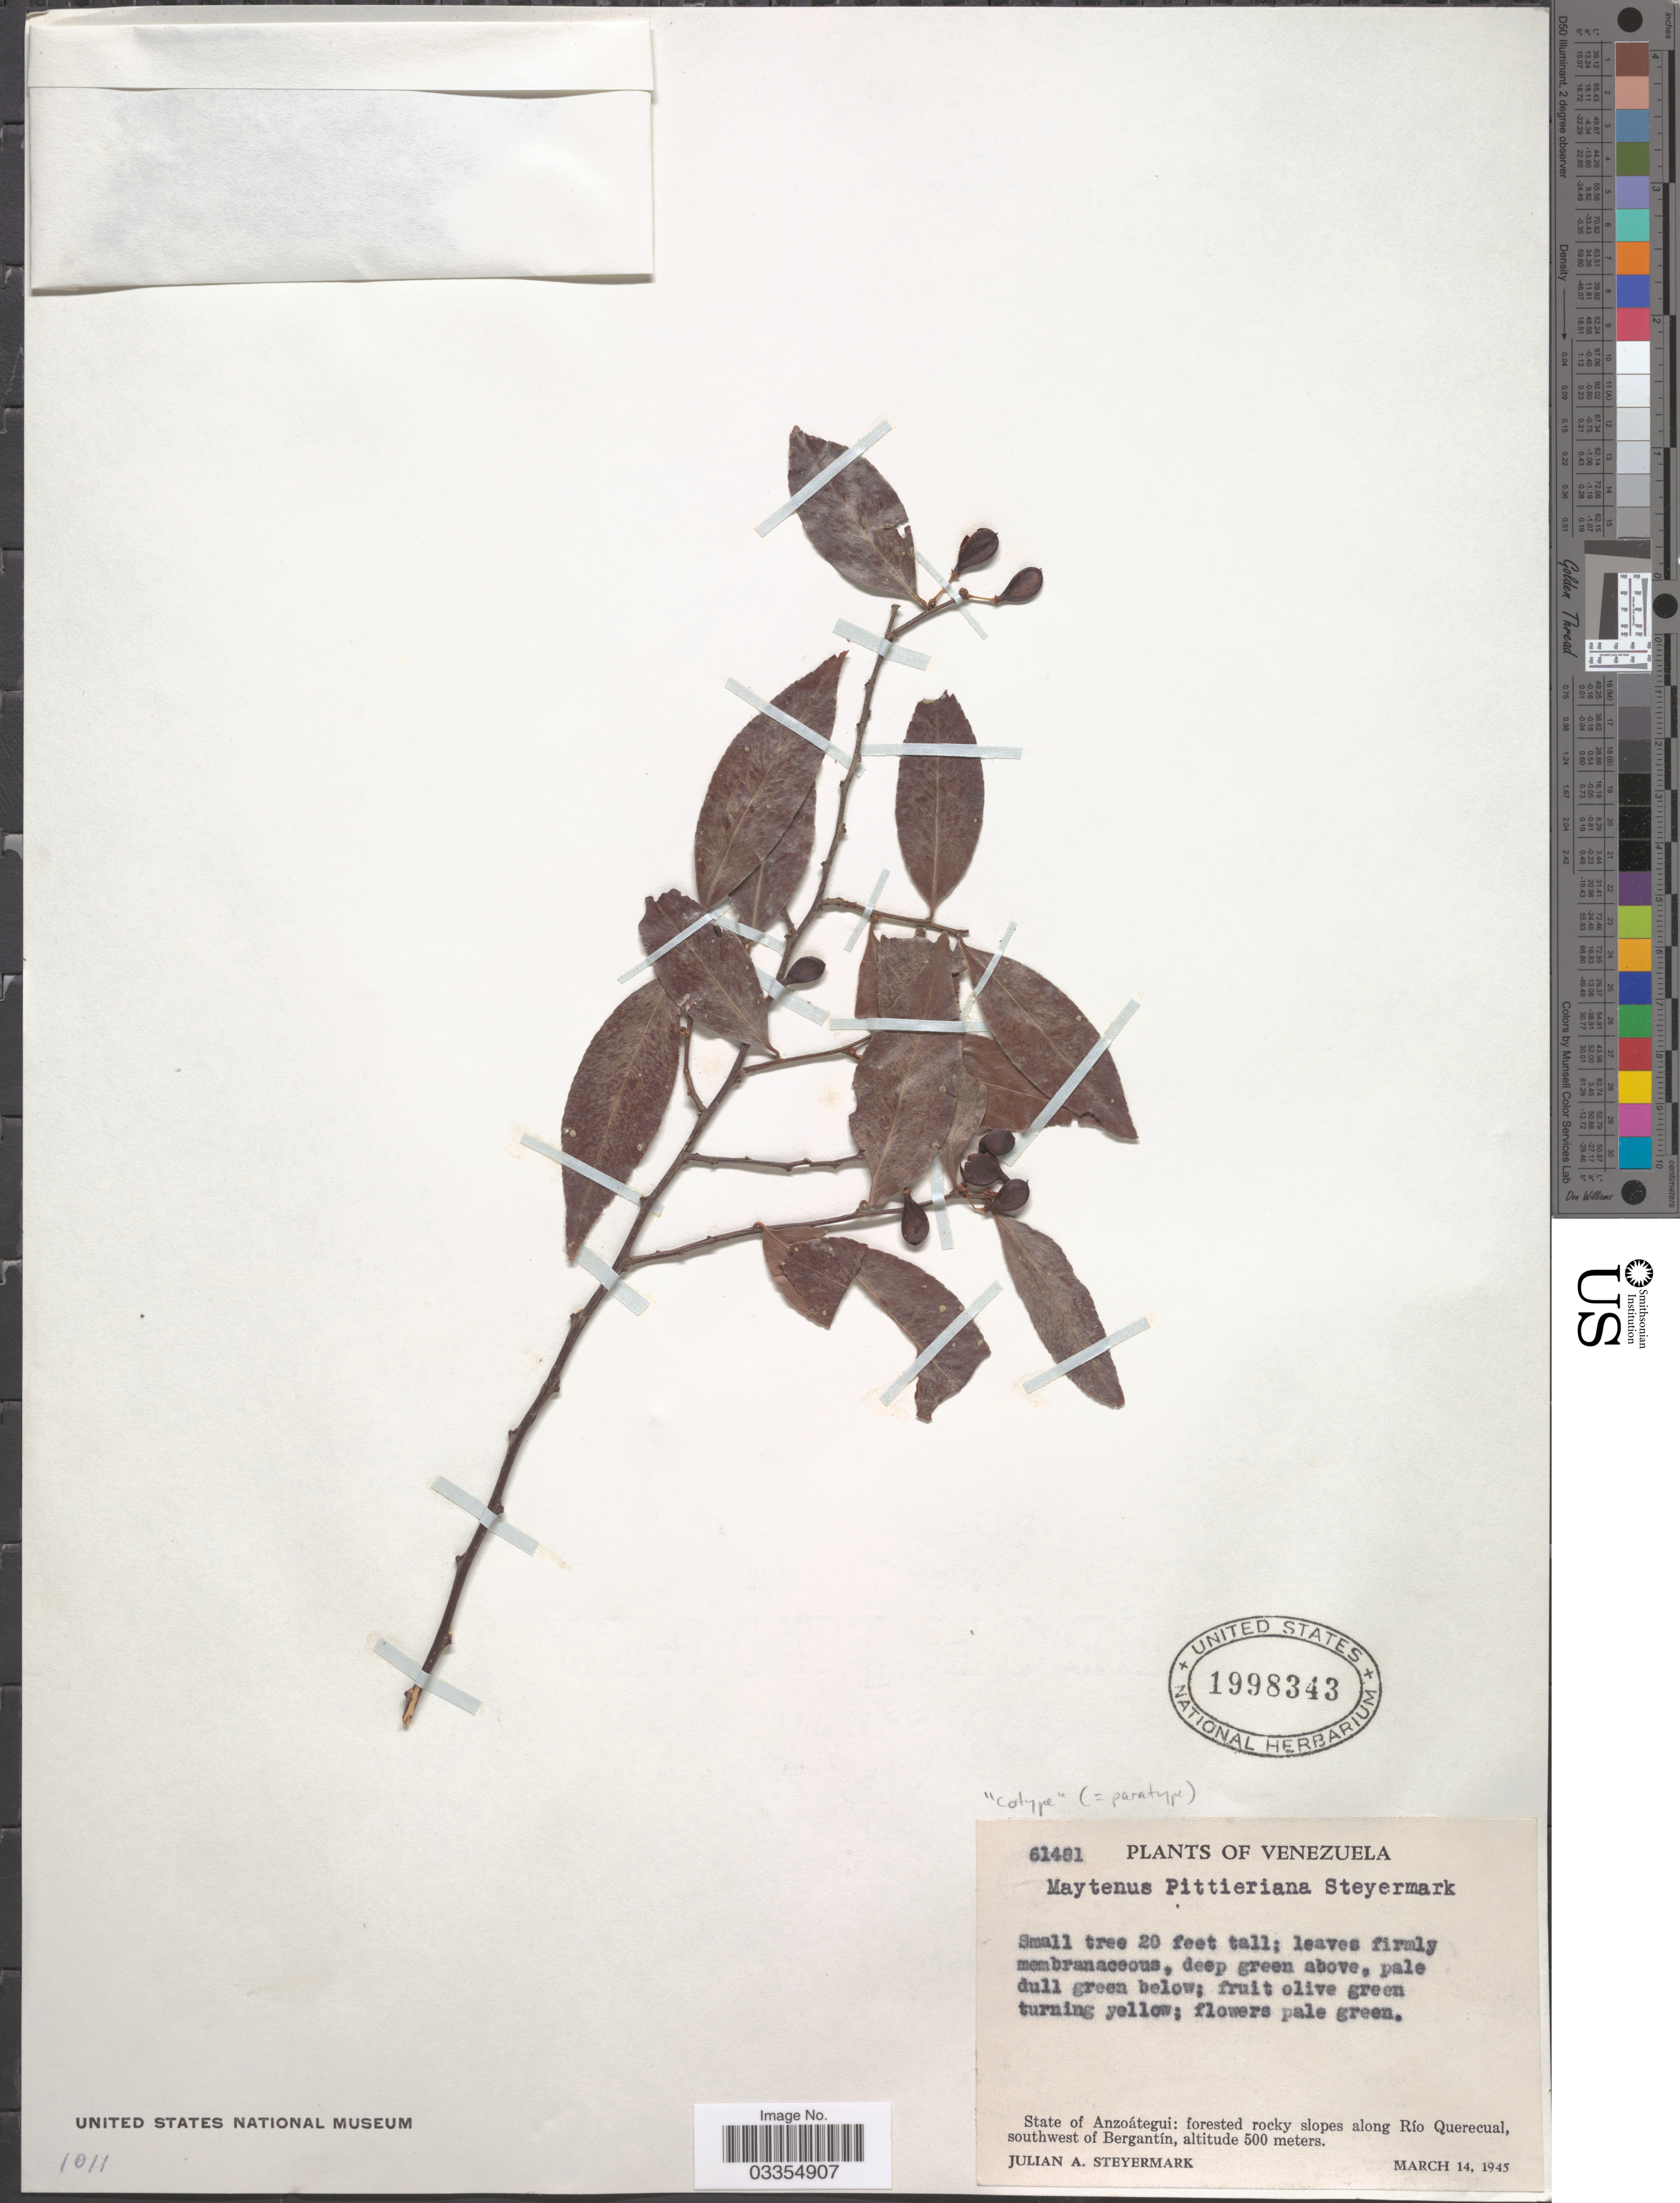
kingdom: Plantae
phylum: Tracheophyta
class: Magnoliopsida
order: Celastrales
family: Celastraceae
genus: Maytenus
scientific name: Maytenus pittieriana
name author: Steyerm.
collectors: J. Steyermark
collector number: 61481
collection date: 1945-03-14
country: Venezuela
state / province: Anzoategui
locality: Forested rocky slopes along Río Querecual, southwest of Bergantín.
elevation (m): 500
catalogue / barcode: US 1998343